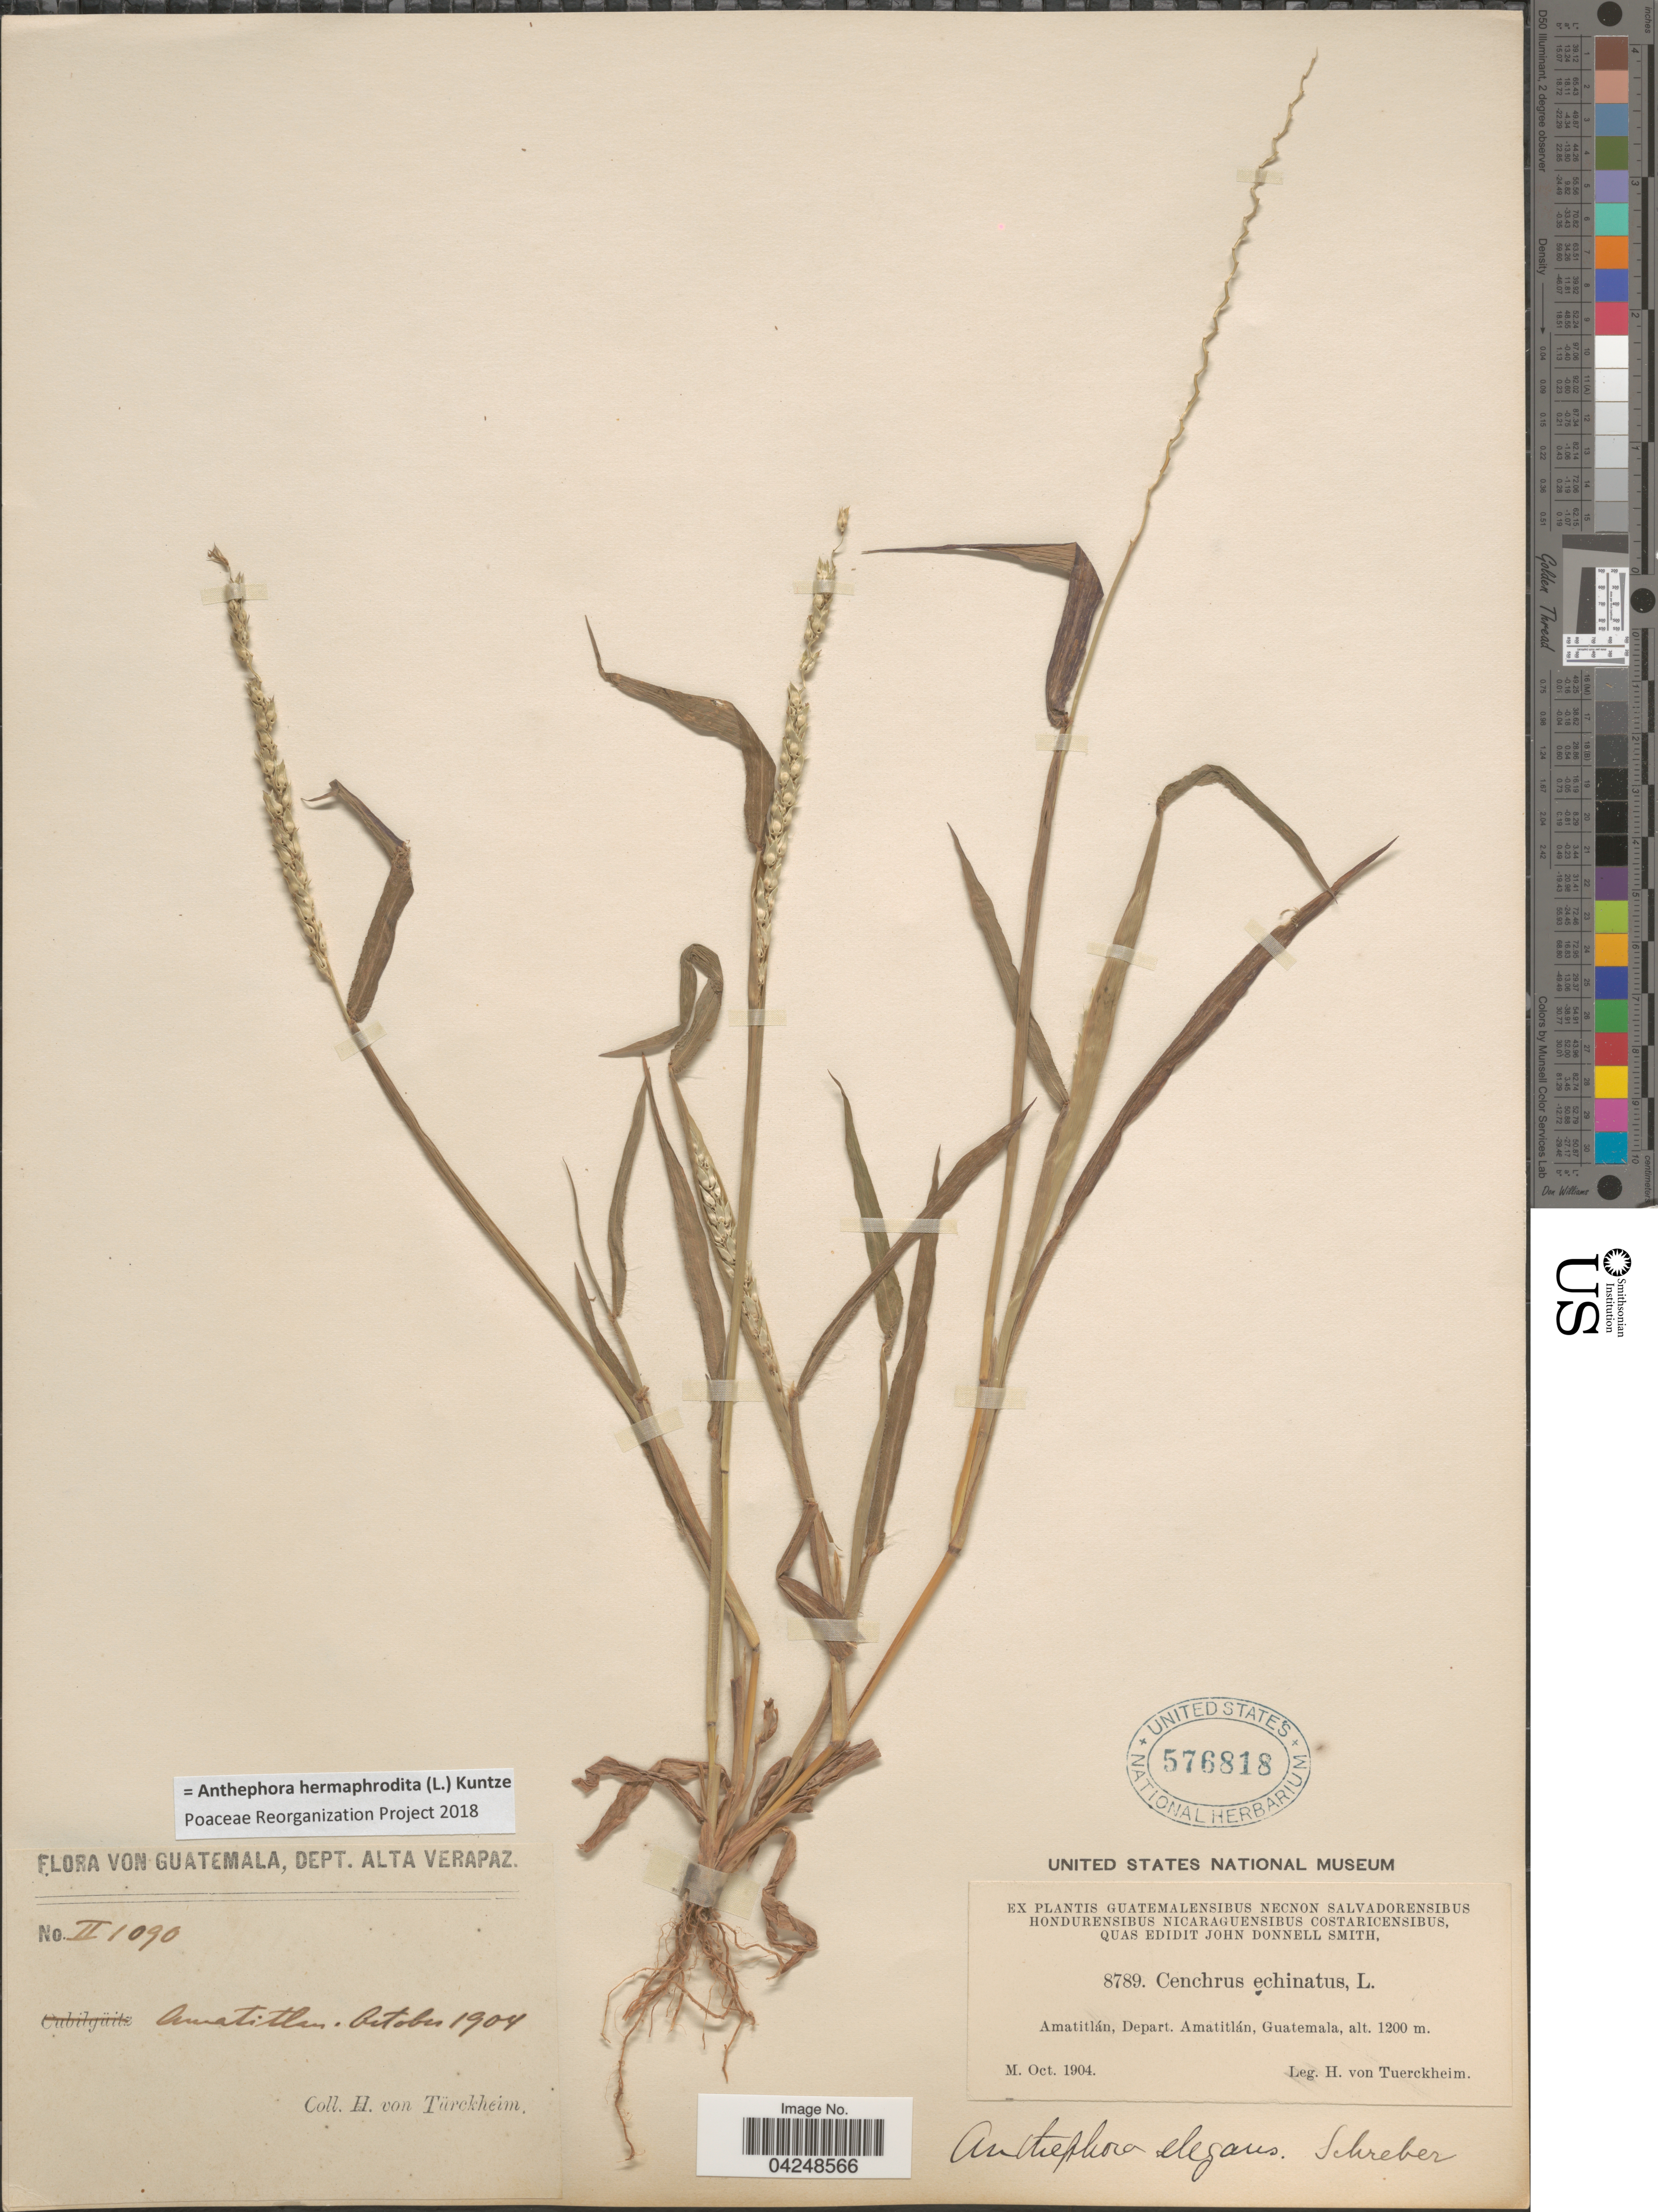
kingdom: Plantae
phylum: Tracheophyta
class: Liliopsida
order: Poales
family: Poaceae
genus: Anthephora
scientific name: Anthephora hermaphrodita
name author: (L.) Kuntze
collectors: H. von Tuerckheim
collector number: II1090/8789?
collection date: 1904-10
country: Guatemala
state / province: Alta Verapaz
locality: Dept. Alta Verapaz. Guatemalensibus Necnon Salvadorensibus. [unsure placement] Amatitlán, Depart. Amatitlán.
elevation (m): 1200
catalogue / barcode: US 576818